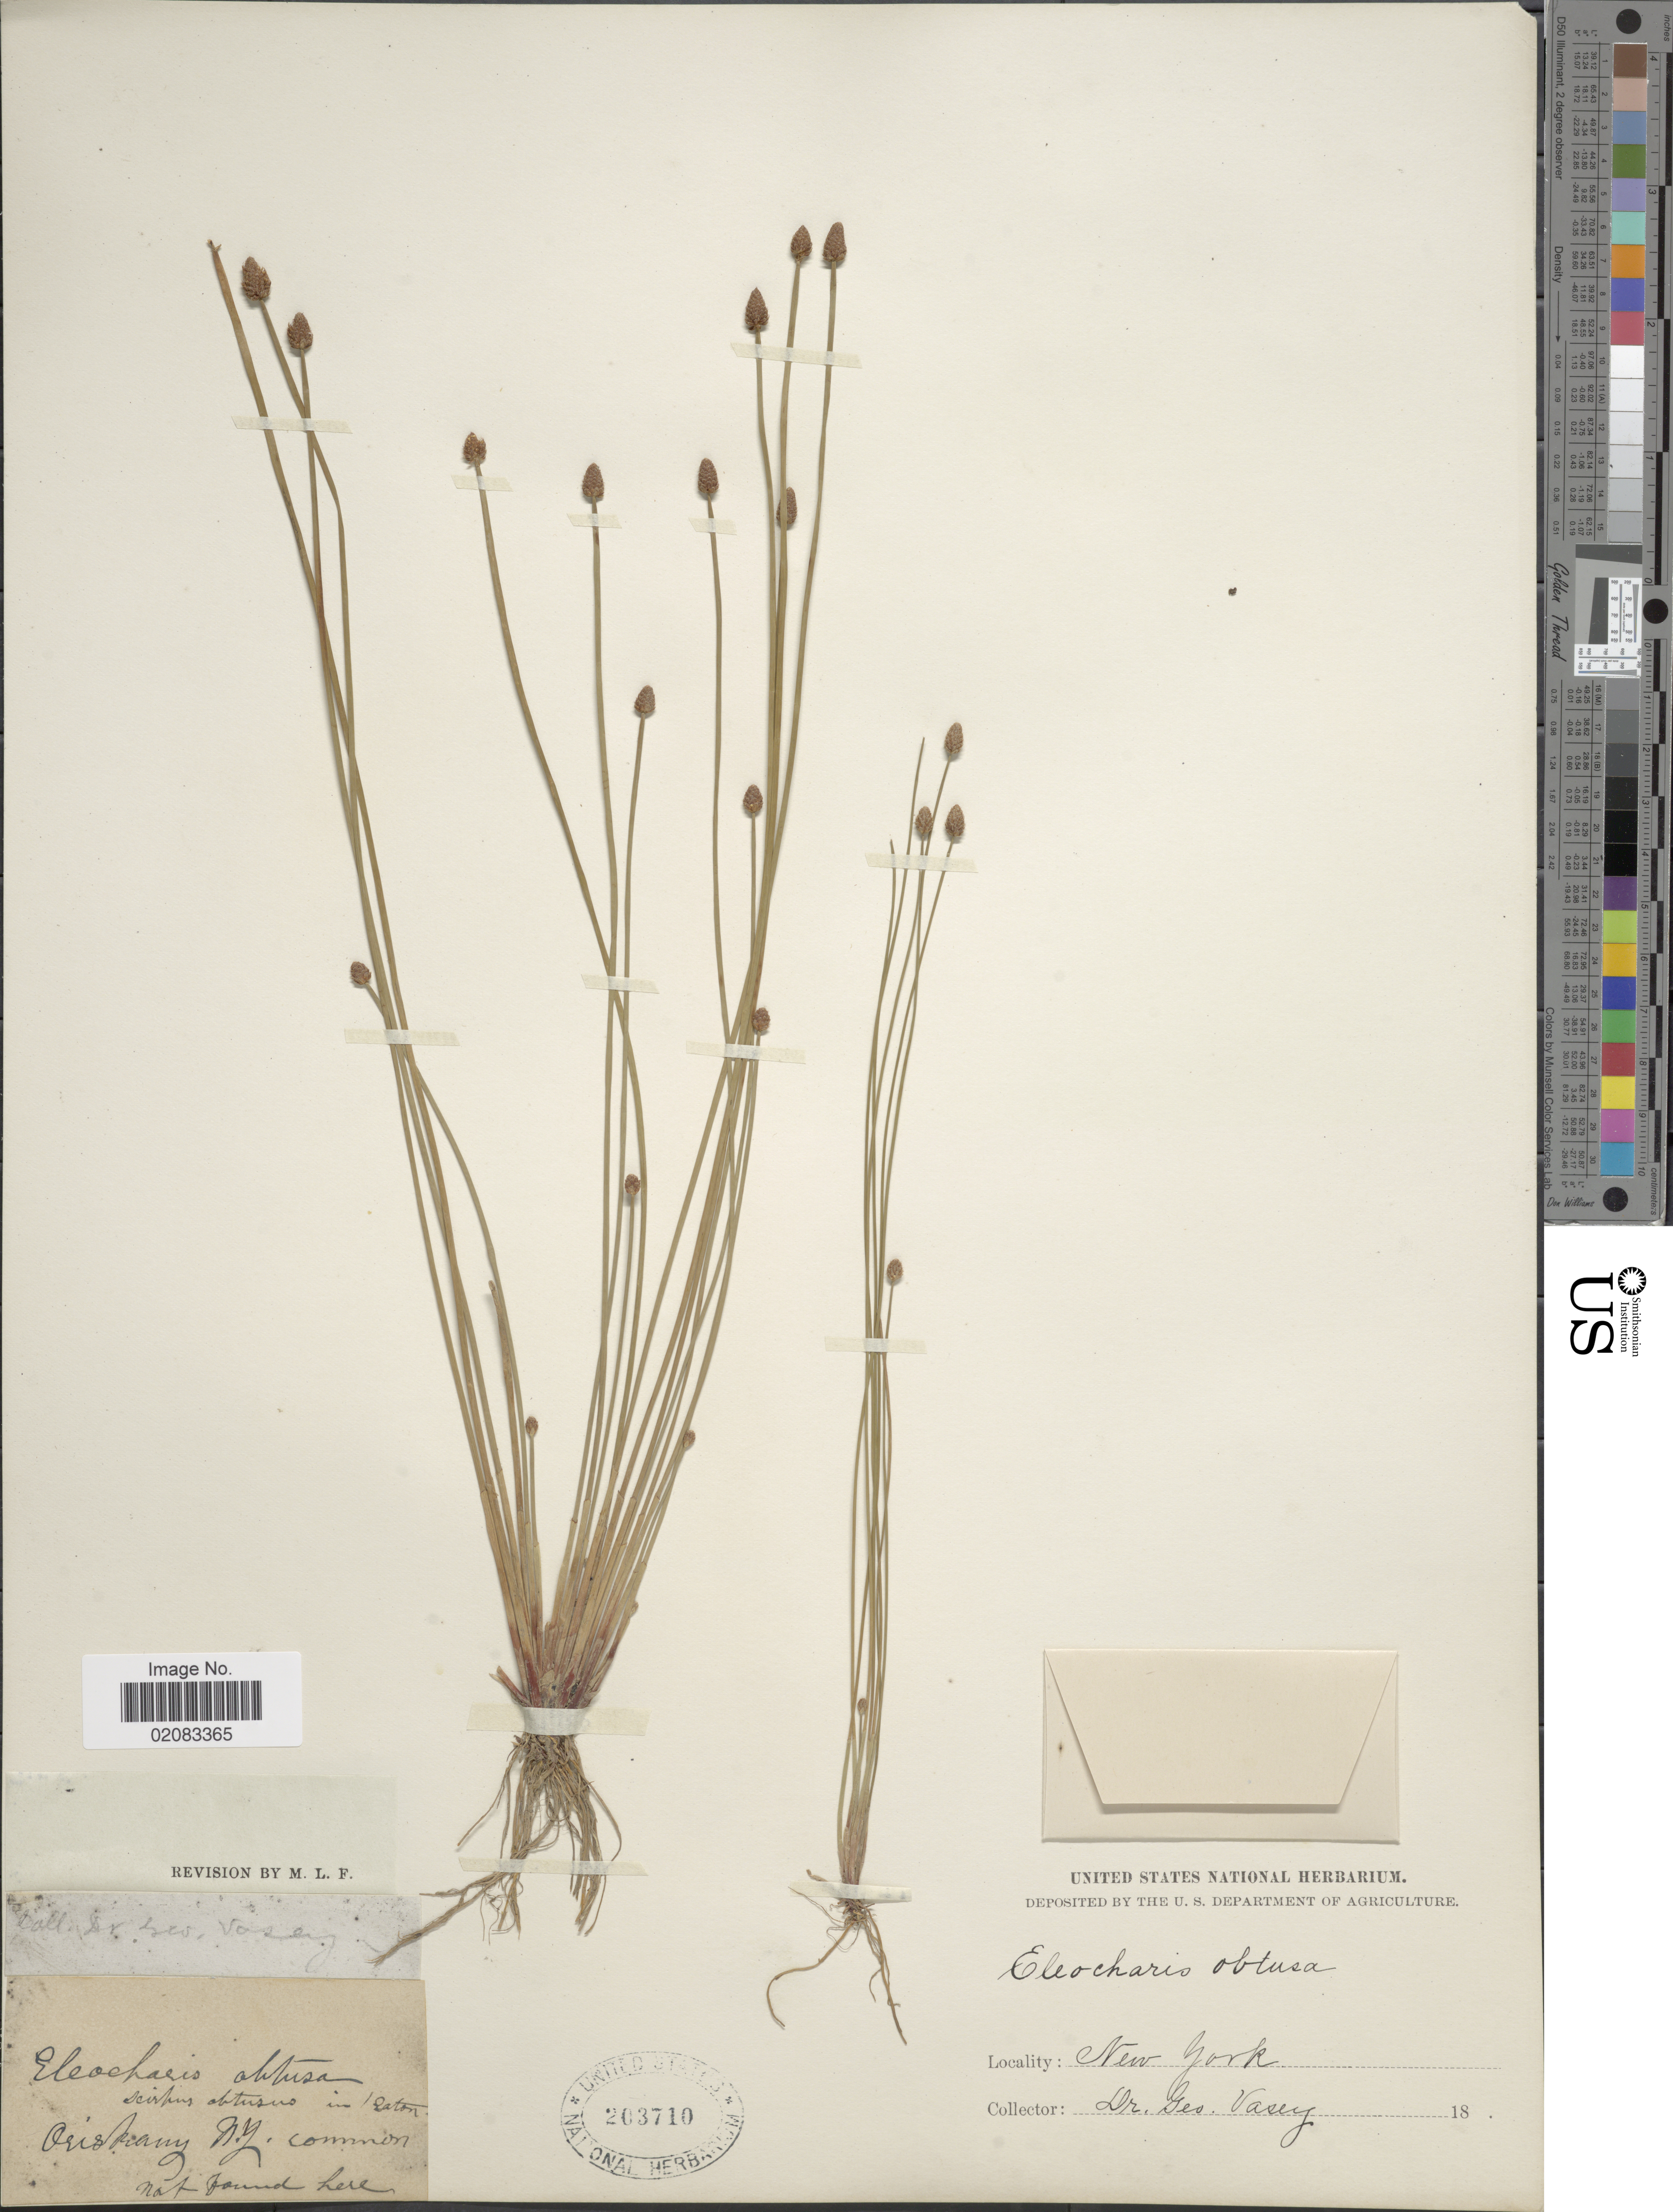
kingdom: Plantae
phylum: Tracheophyta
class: Liliopsida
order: Poales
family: Cyperaceae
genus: Eleocharis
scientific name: Eleocharis obtusa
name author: (Willd.) Schult.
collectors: G. Vasey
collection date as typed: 18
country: United States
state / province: New York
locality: Oriskany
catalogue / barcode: US 203710